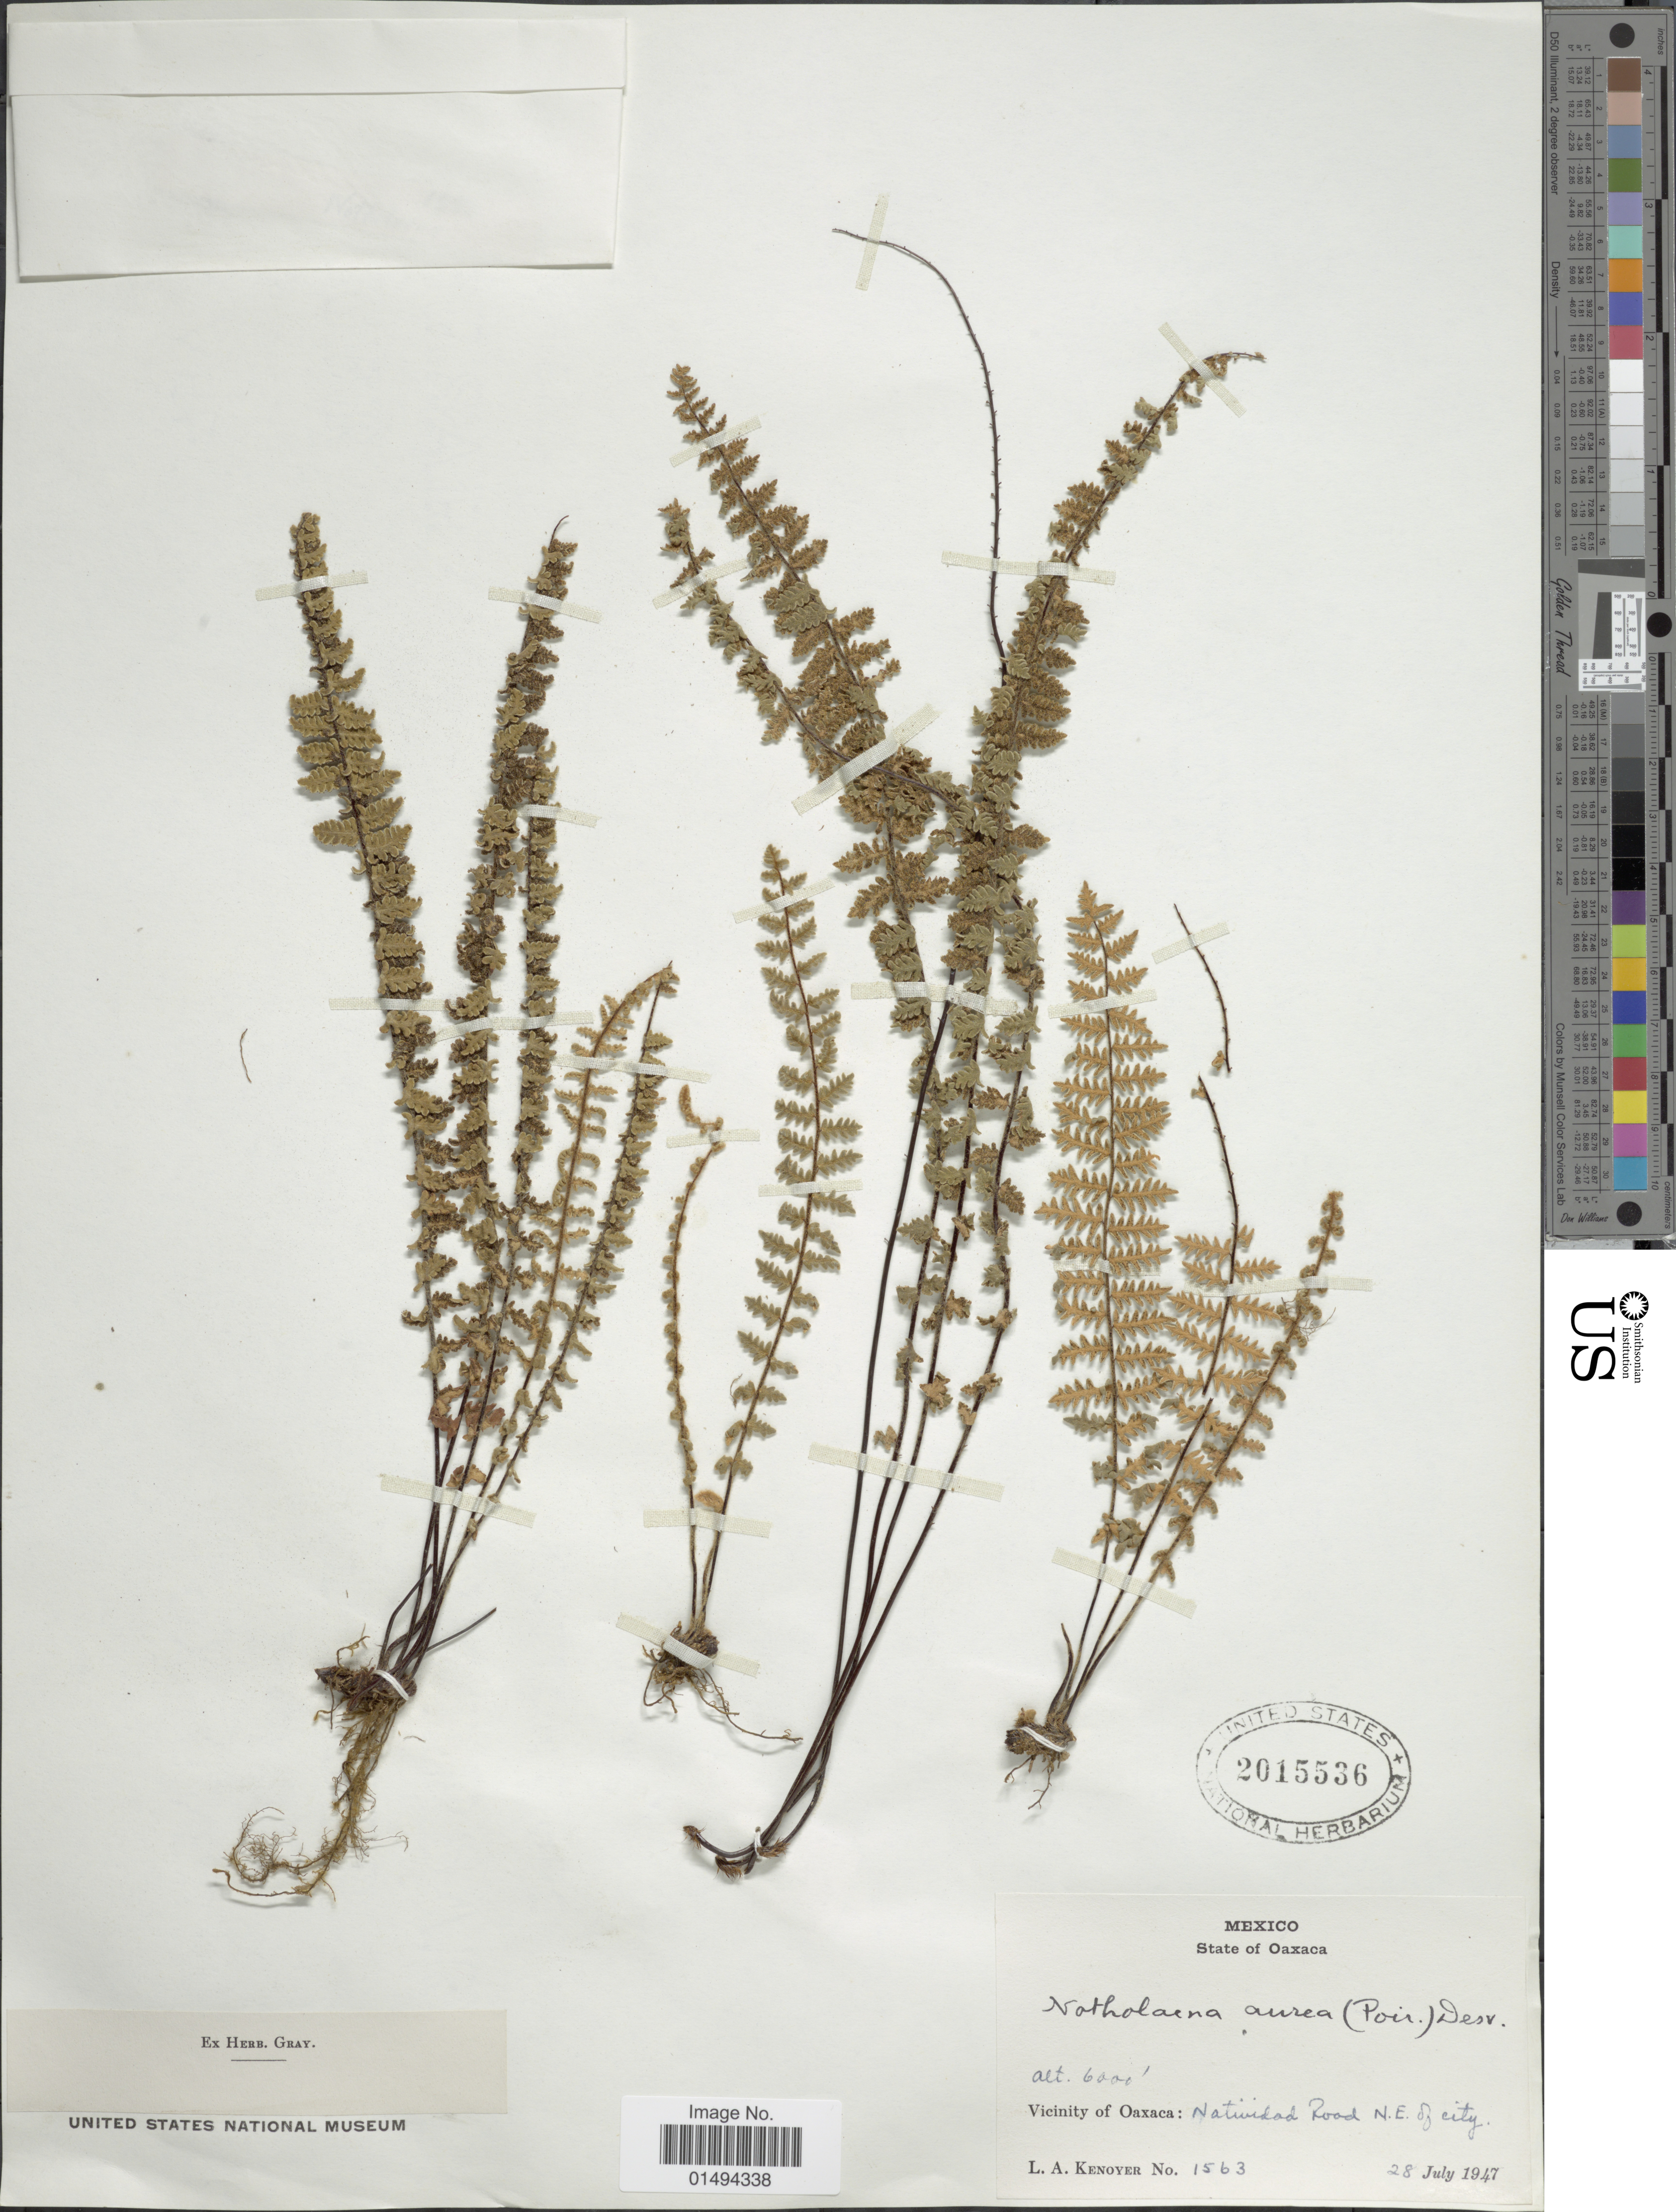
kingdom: Plantae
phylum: Tracheophyta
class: Polypodiopsida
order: Polypodiales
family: Pteridaceae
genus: Myriopteris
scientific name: Myriopteris aurea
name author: (Poir.) Grusz & Windham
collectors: L. A. Kenoyer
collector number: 1563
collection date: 1947-07-28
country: Mexico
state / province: Oaxaca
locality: Vicinity of Oaxaca: Natividad Road N.E. of City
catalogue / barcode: US 2015536